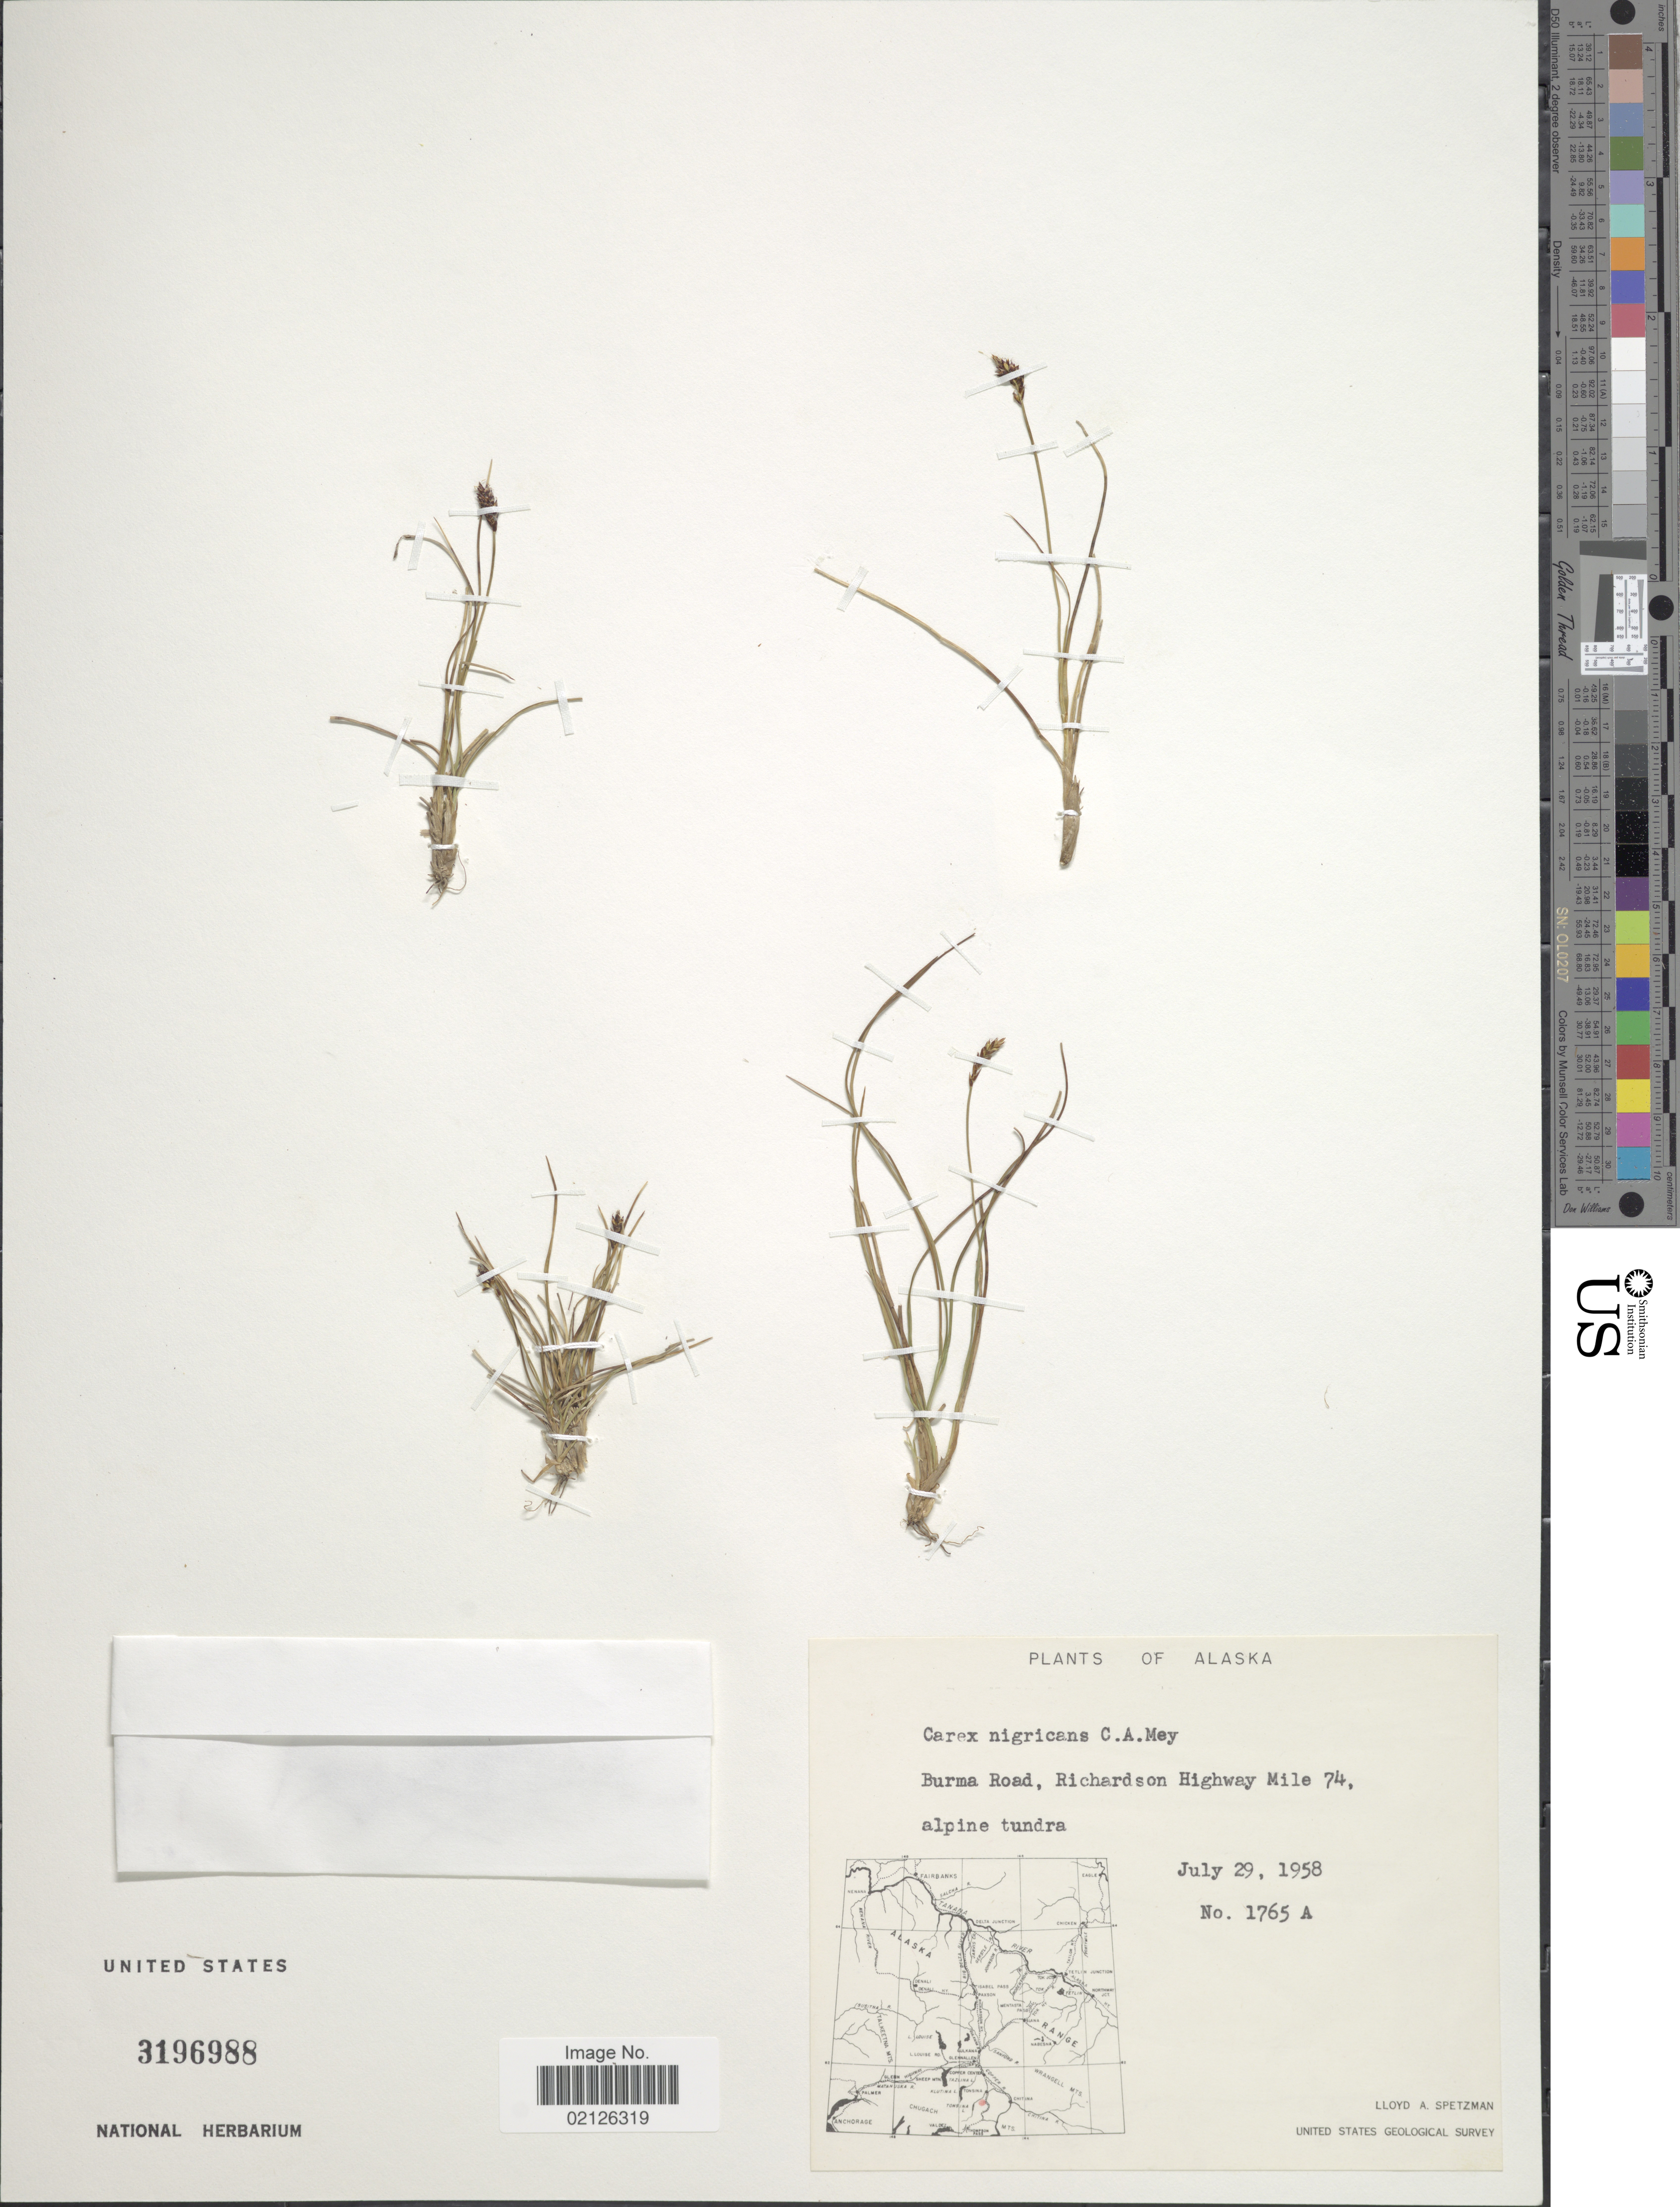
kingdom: Plantae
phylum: Tracheophyta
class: Liliopsida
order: Poales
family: Cyperaceae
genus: Carex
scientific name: Carex nigricans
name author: C.A. Mey.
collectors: L. Spetzman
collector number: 1765A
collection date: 1958-07-29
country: United States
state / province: Alaska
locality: Burma Road, Richardson Highway Mile 74, alpine tundra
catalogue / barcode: US 3196988